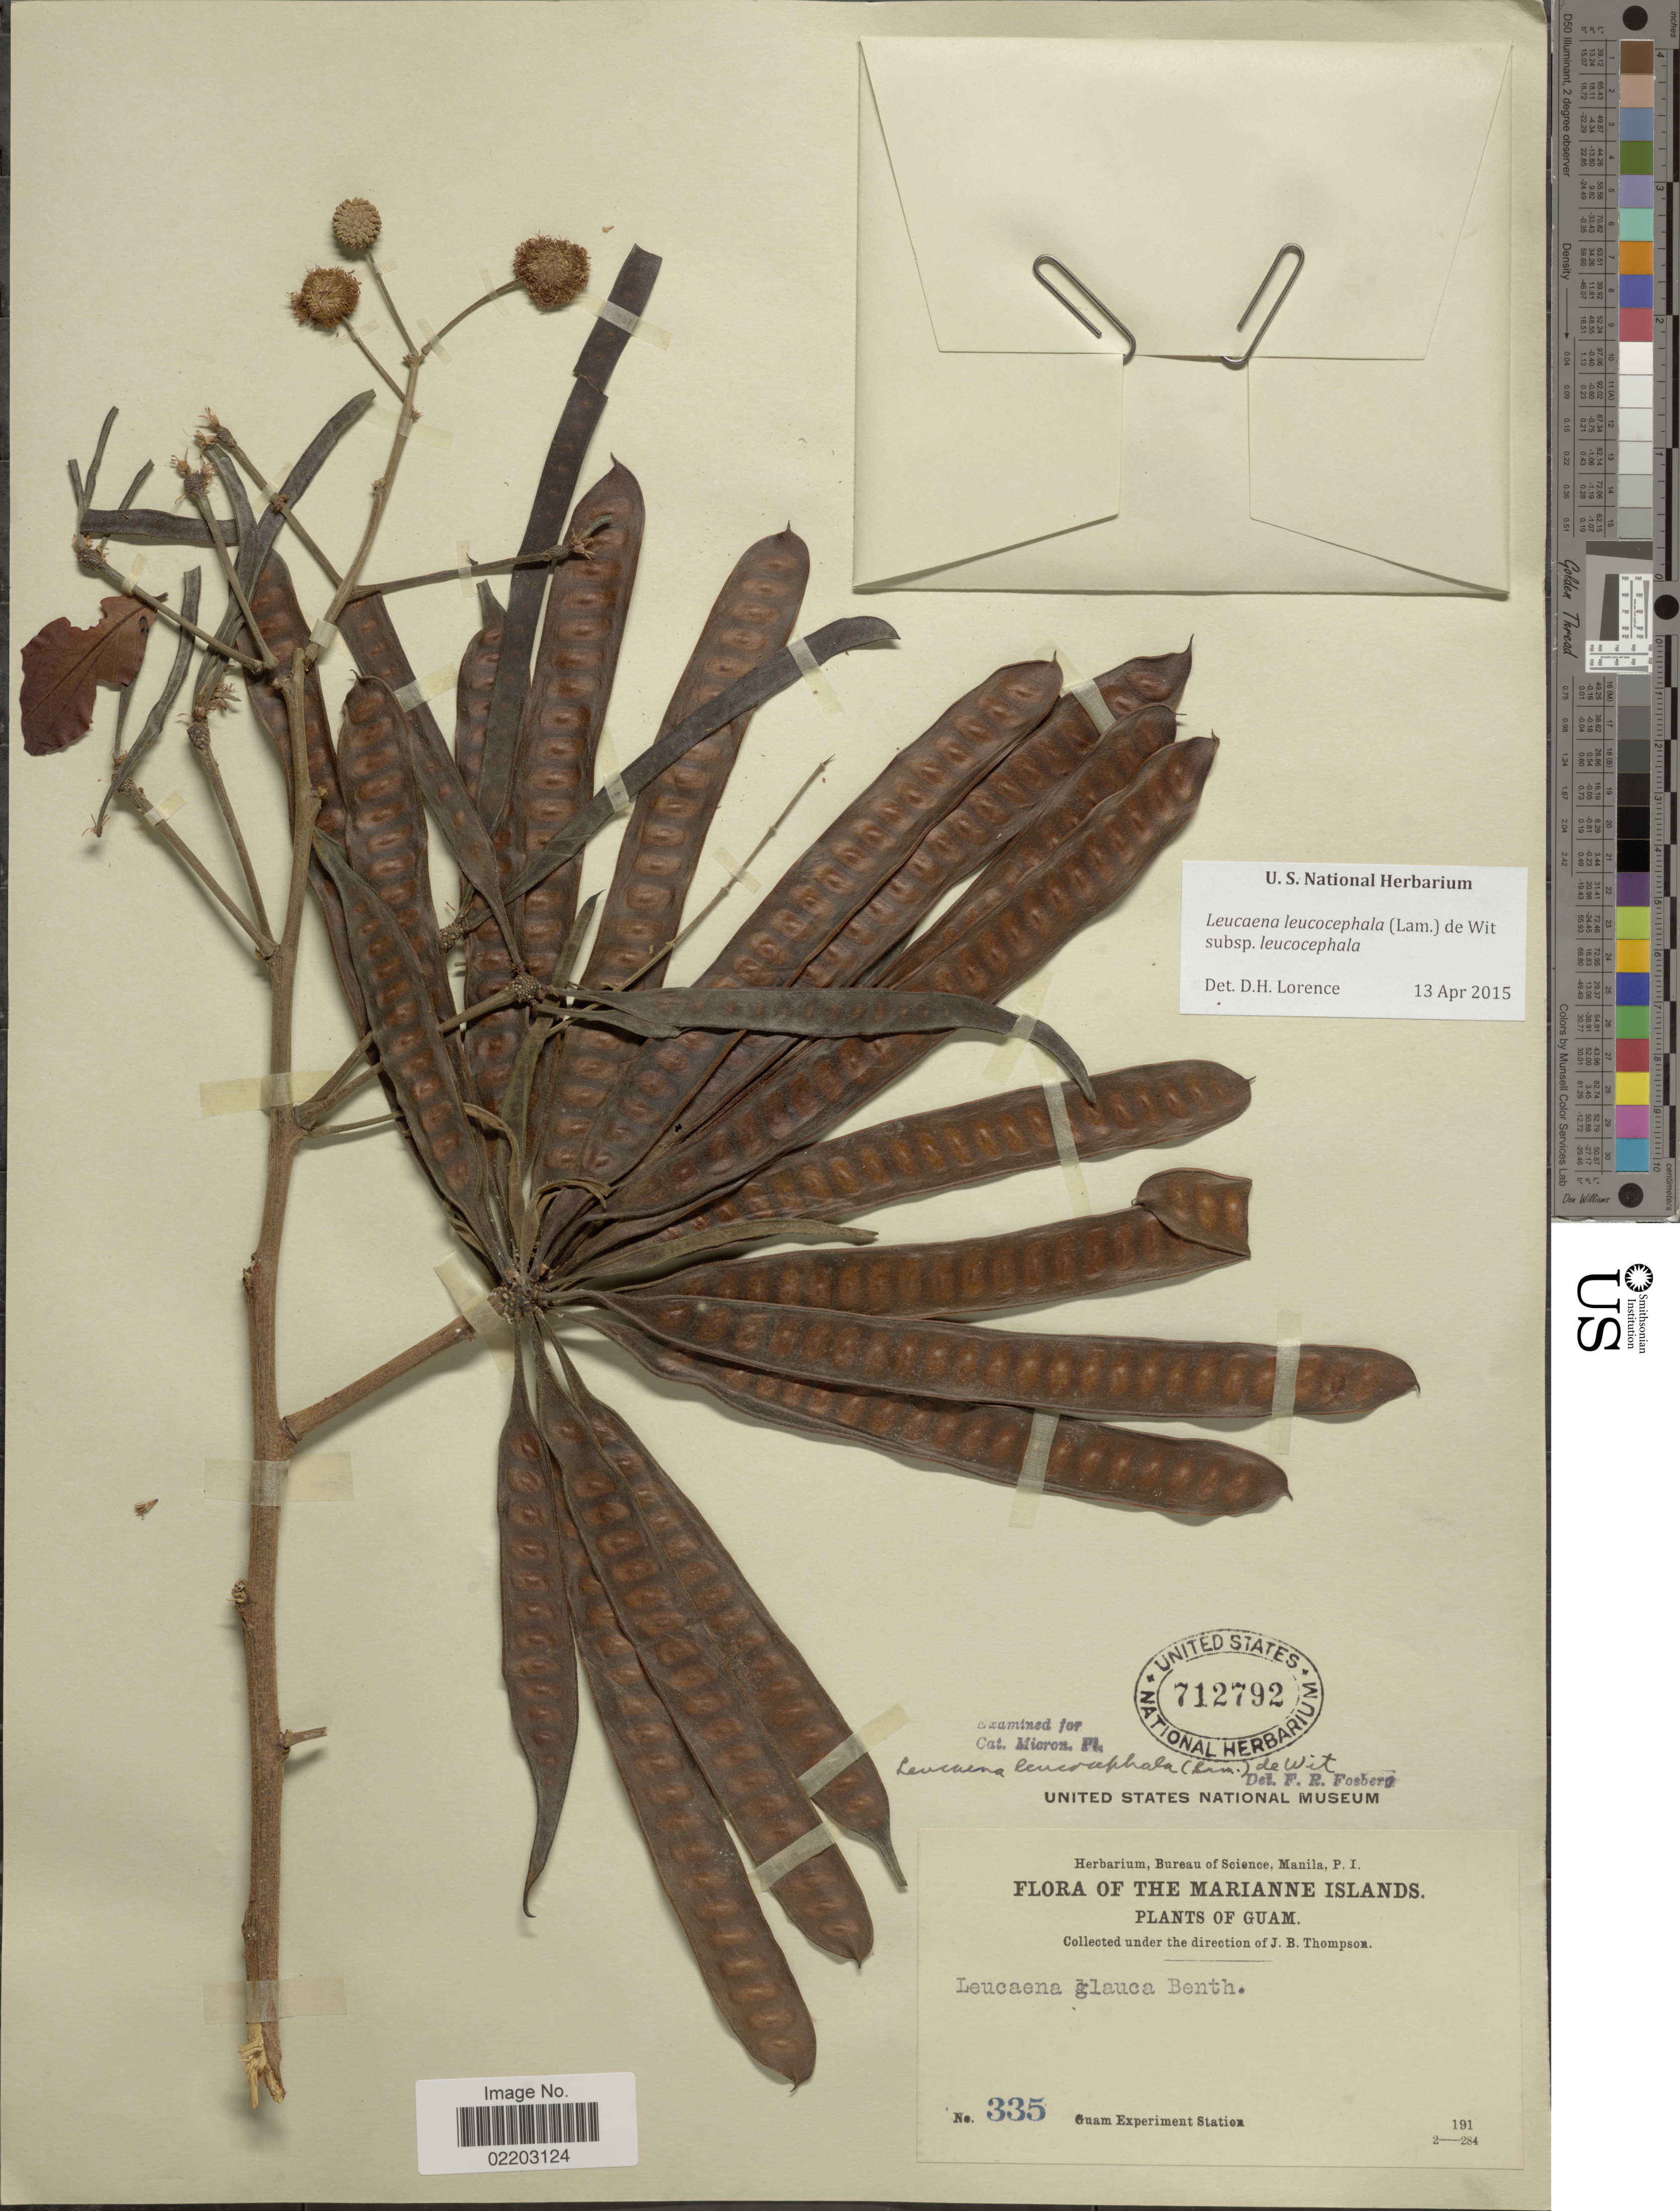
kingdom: Plantae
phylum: Tracheophyta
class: Magnoliopsida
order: Fabales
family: Fabaceae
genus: Leucaena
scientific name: Leucaena leucocephala subsp. leucocephala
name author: (Lam.) de Wit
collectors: ex Guam exp. Sta.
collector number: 335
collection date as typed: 191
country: Guam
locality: Marianne Islands, Guam .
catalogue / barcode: US 712792